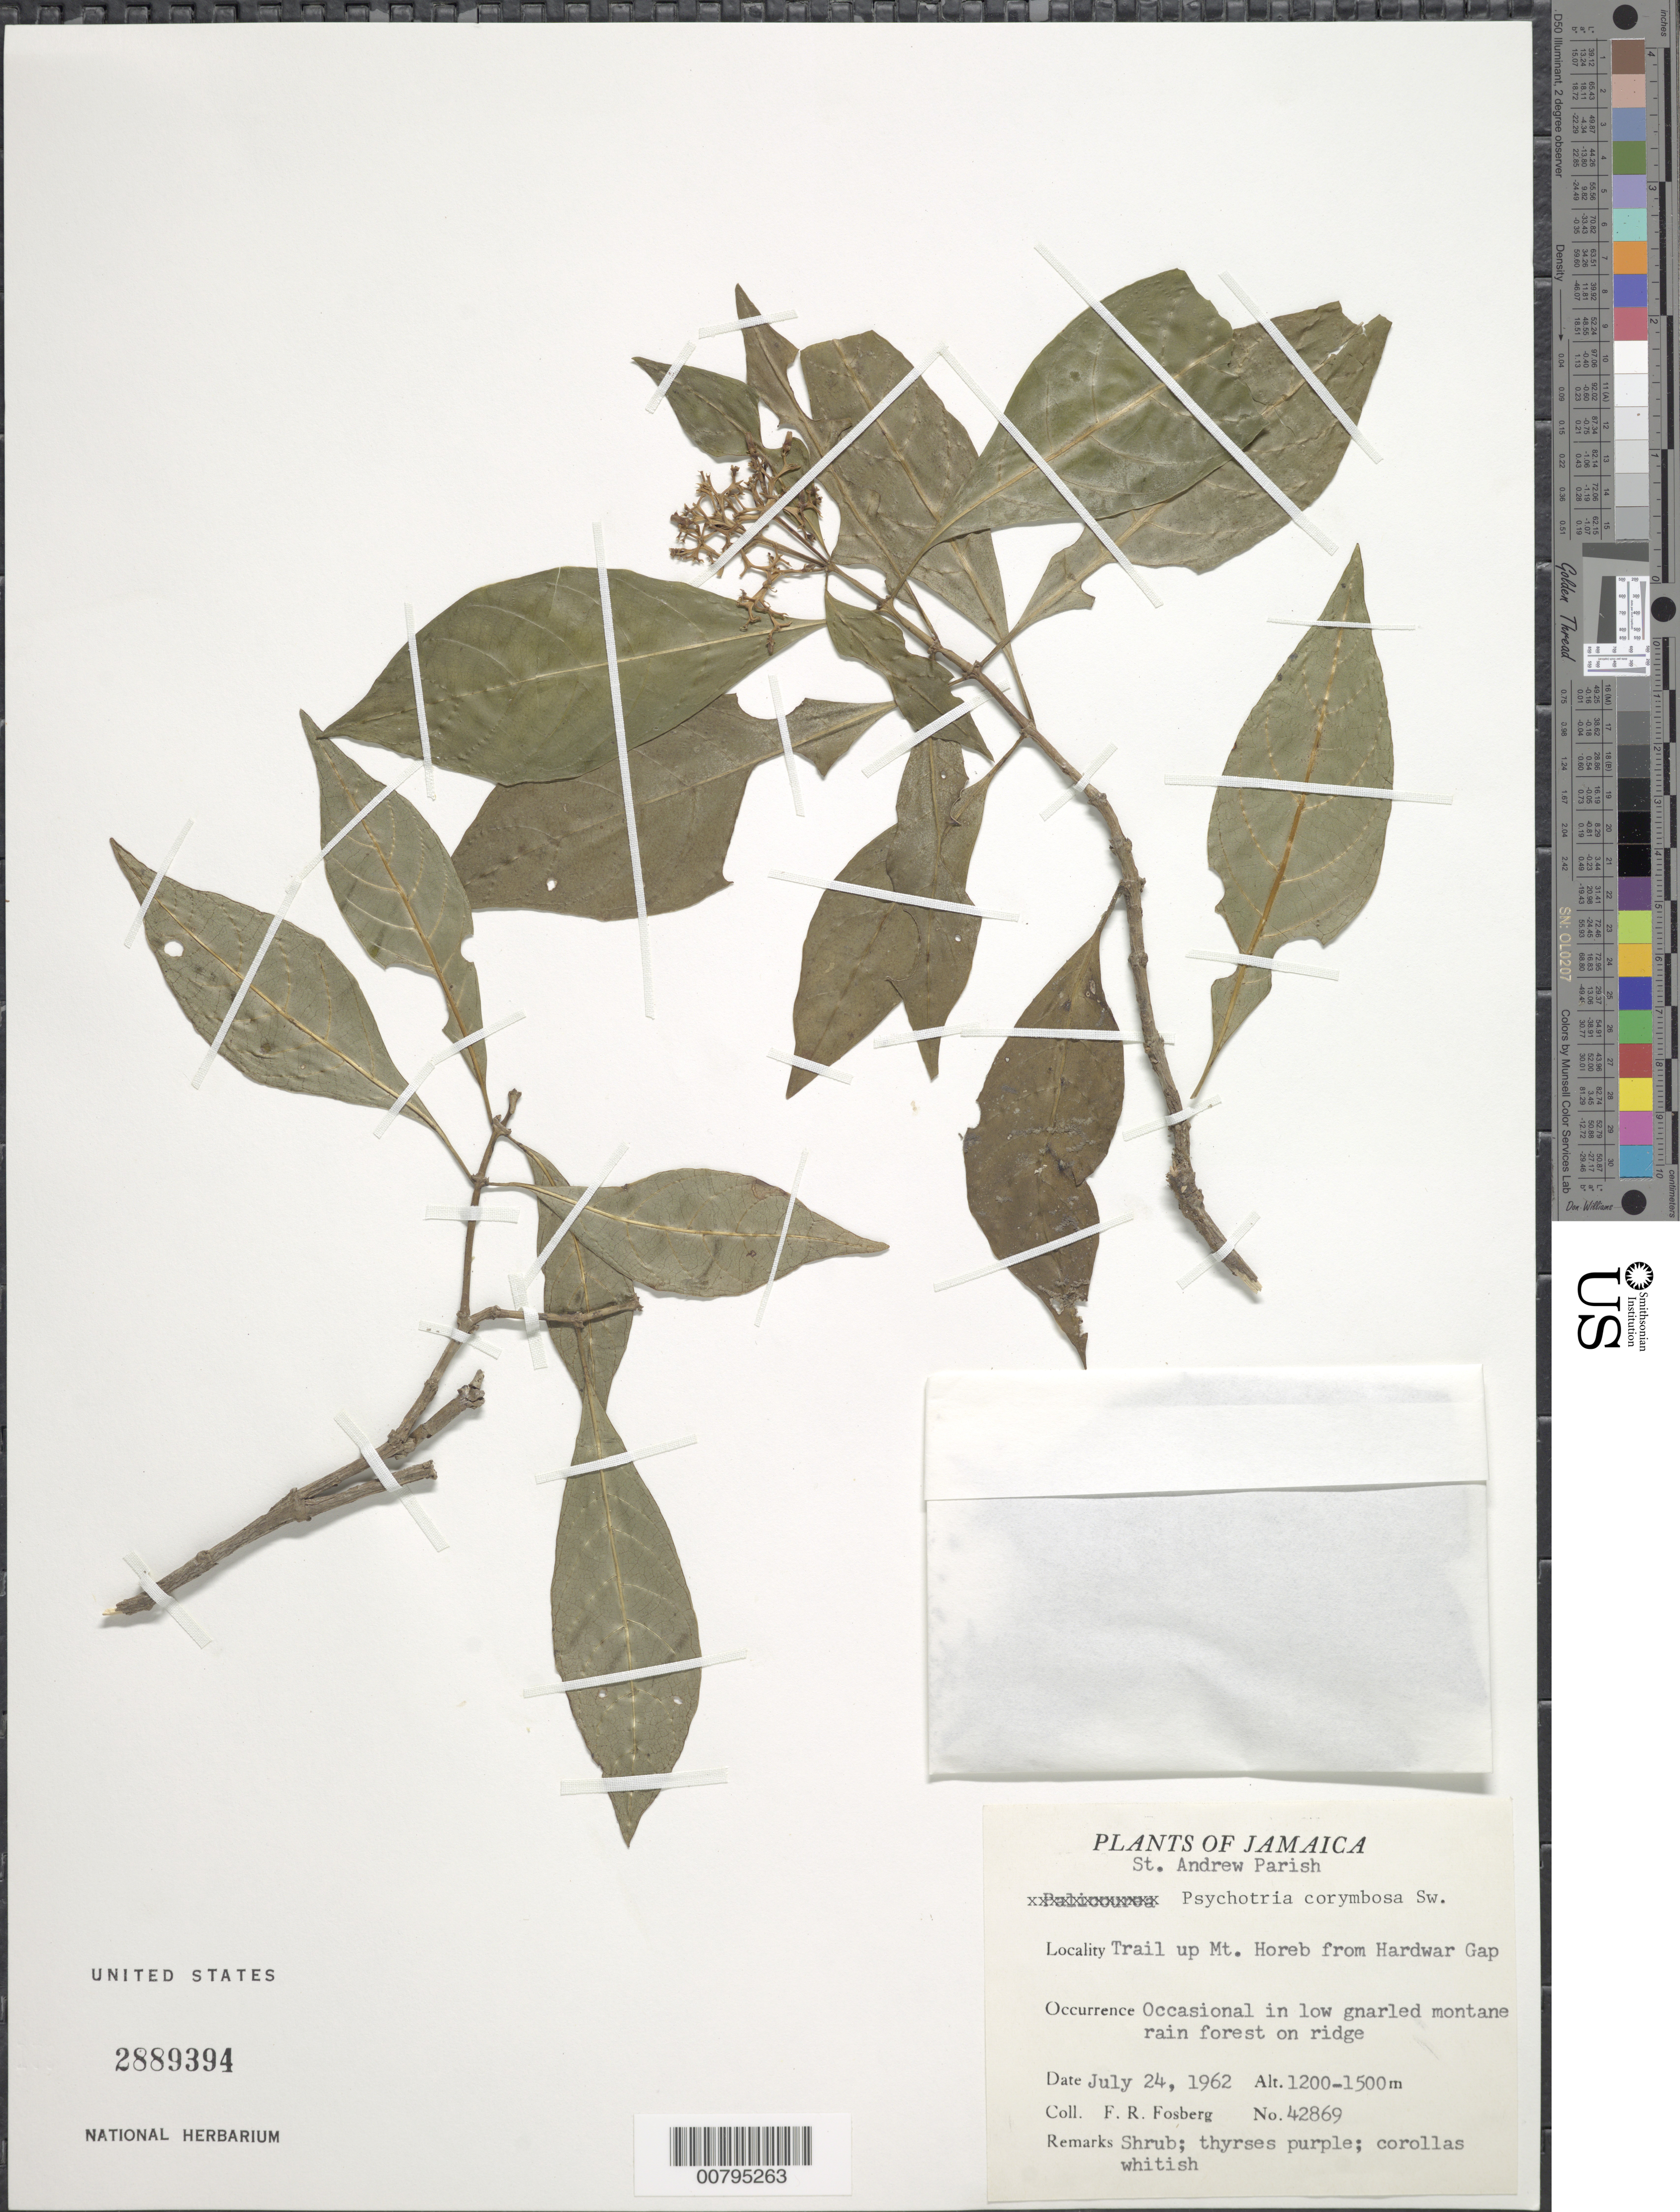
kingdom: Plantae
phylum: Tracheophyta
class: Magnoliopsida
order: Gentianales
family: Rubiaceae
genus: Psychotria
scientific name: Psychotria corymbosa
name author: Sw.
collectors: F. R. Fosberg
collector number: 42869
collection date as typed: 24 Jul 1962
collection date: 1962-07-24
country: Jamaica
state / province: Saint Andrew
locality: Trail up Mt. Horeb from Hardwar Gap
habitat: In low gnarled montane rainforest on ridge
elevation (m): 1200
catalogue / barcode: US 2889394